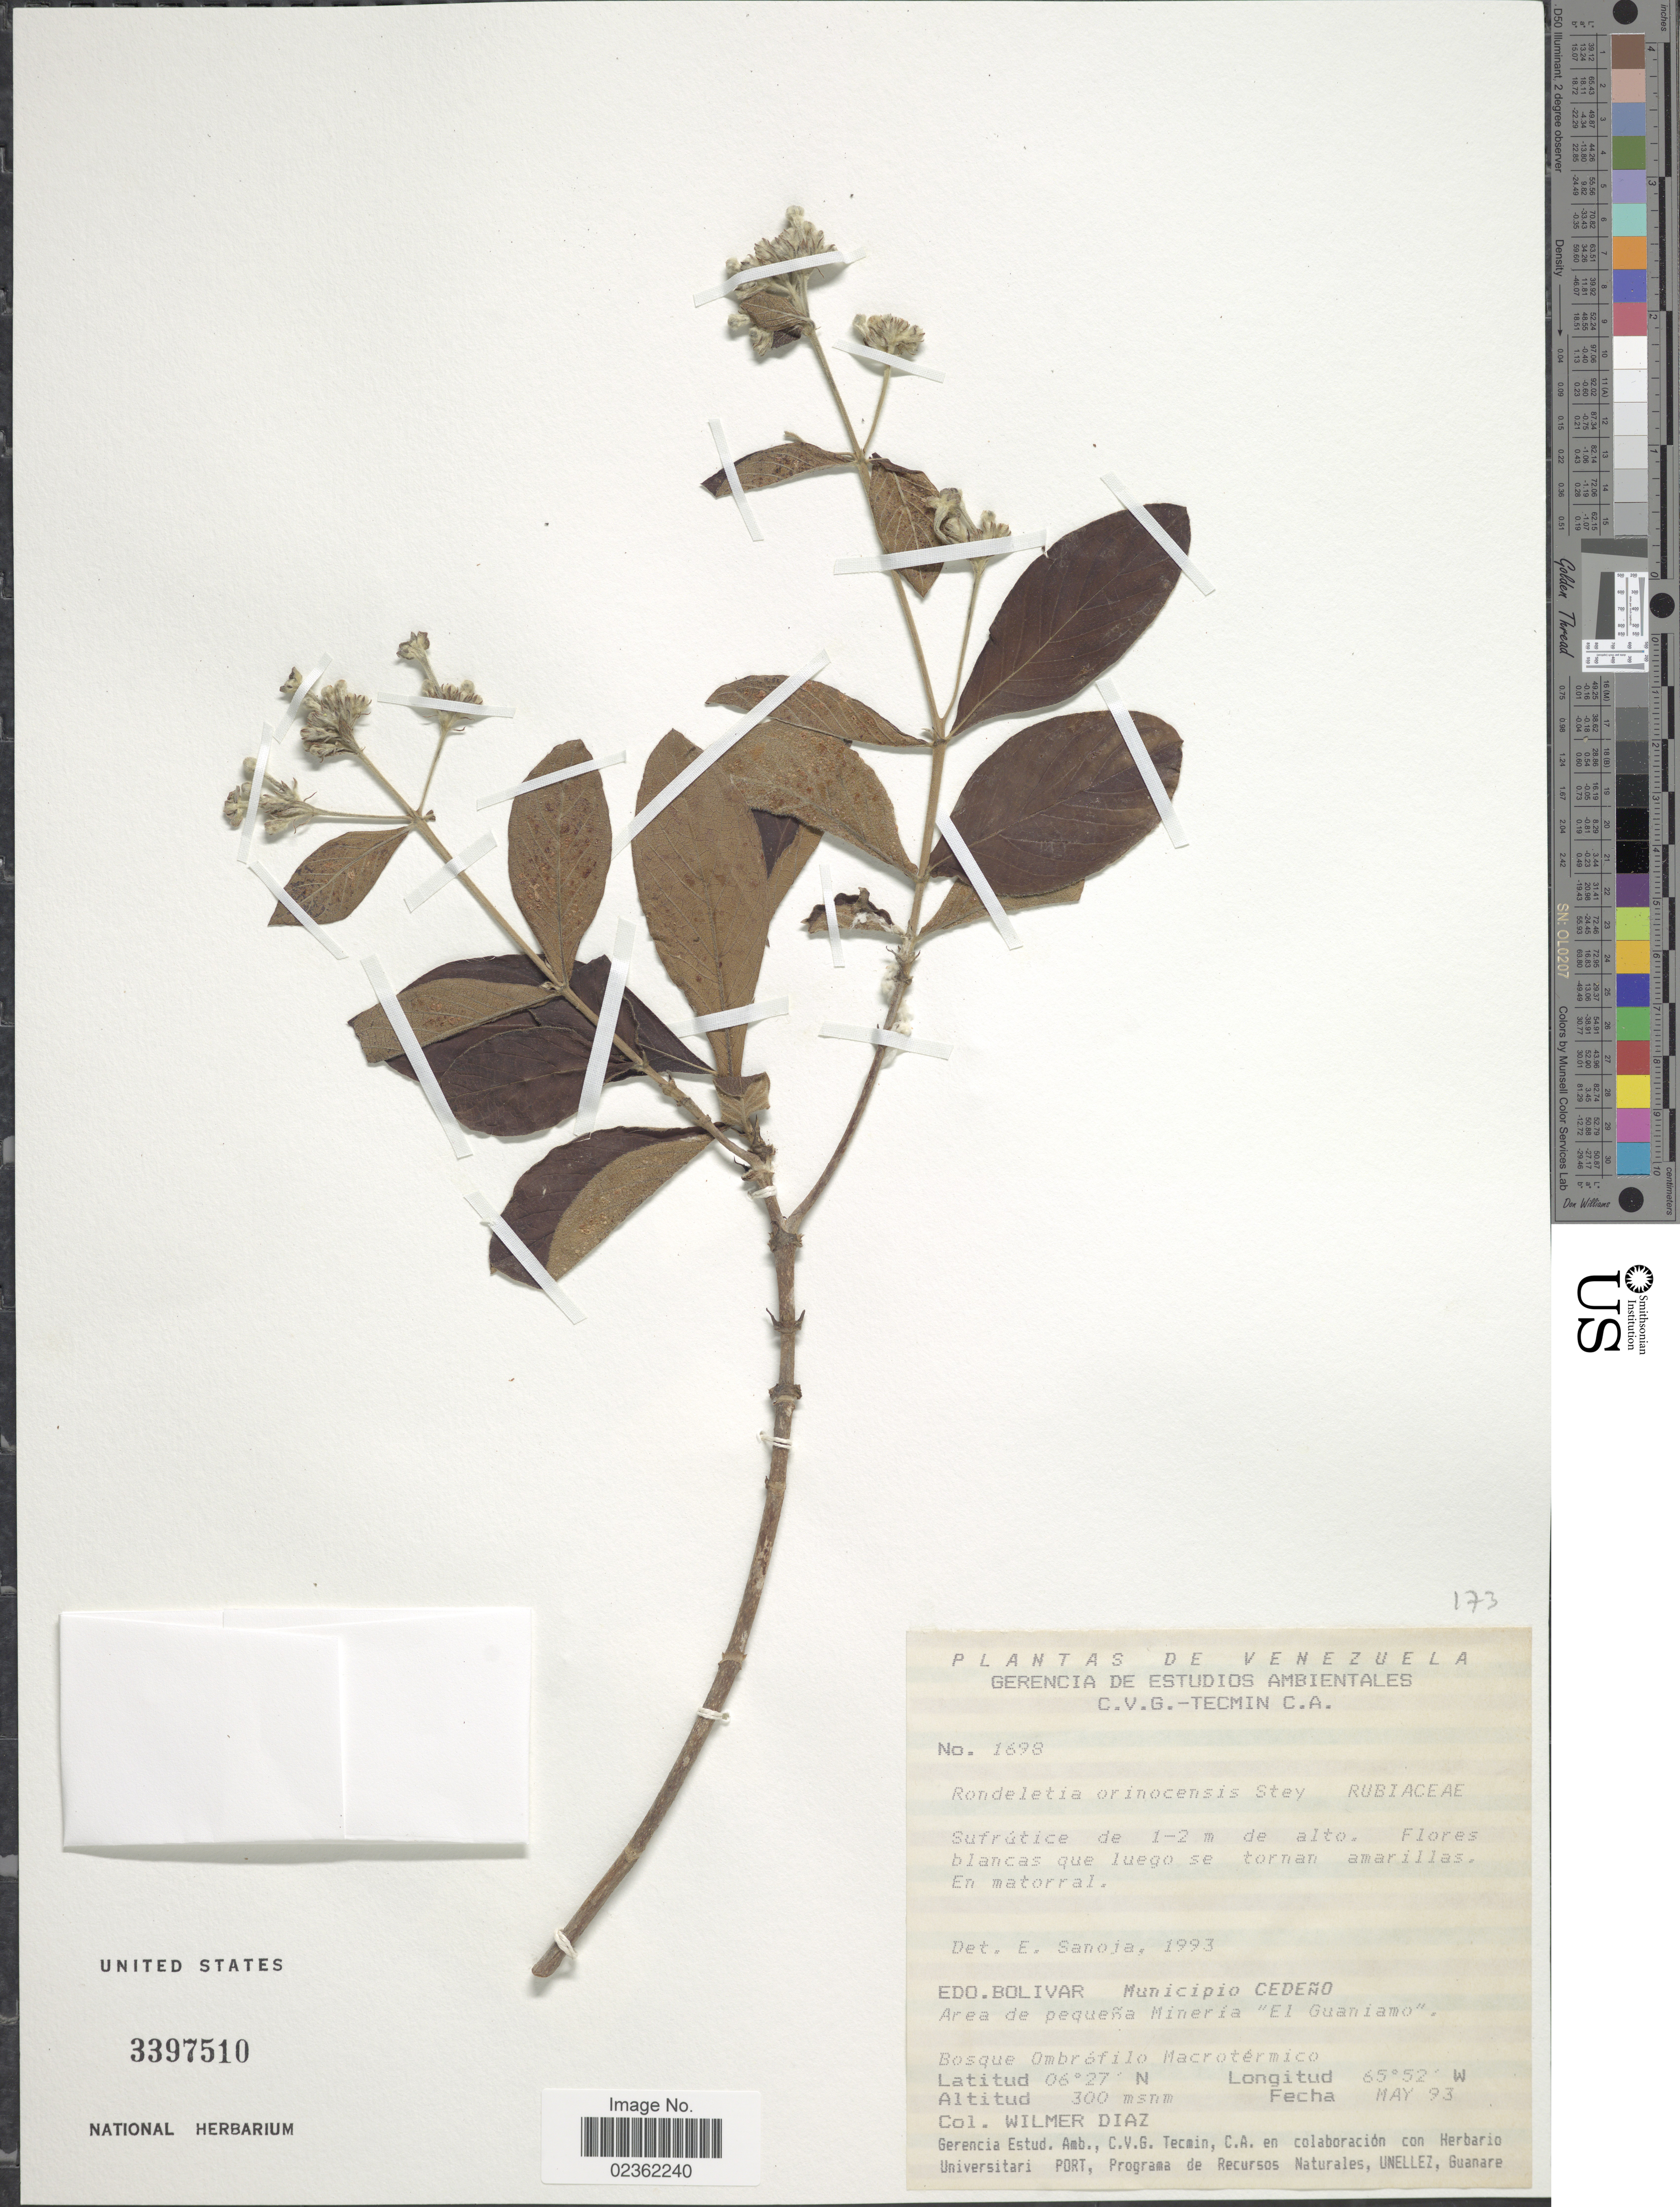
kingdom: Plantae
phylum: Tracheophyta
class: Magnoliopsida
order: Gentianales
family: Rubiaceae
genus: Rondeletia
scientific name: Rondeletia orinocensis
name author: Steyerm.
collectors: W. Díaz P.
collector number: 1698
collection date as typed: Transcribed d/m/y: /5/93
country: Venezuela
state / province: Bolivar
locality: Municipio Cedeno, Area de pequena Mineria "El Guaniamo".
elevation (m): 300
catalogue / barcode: US 3397510